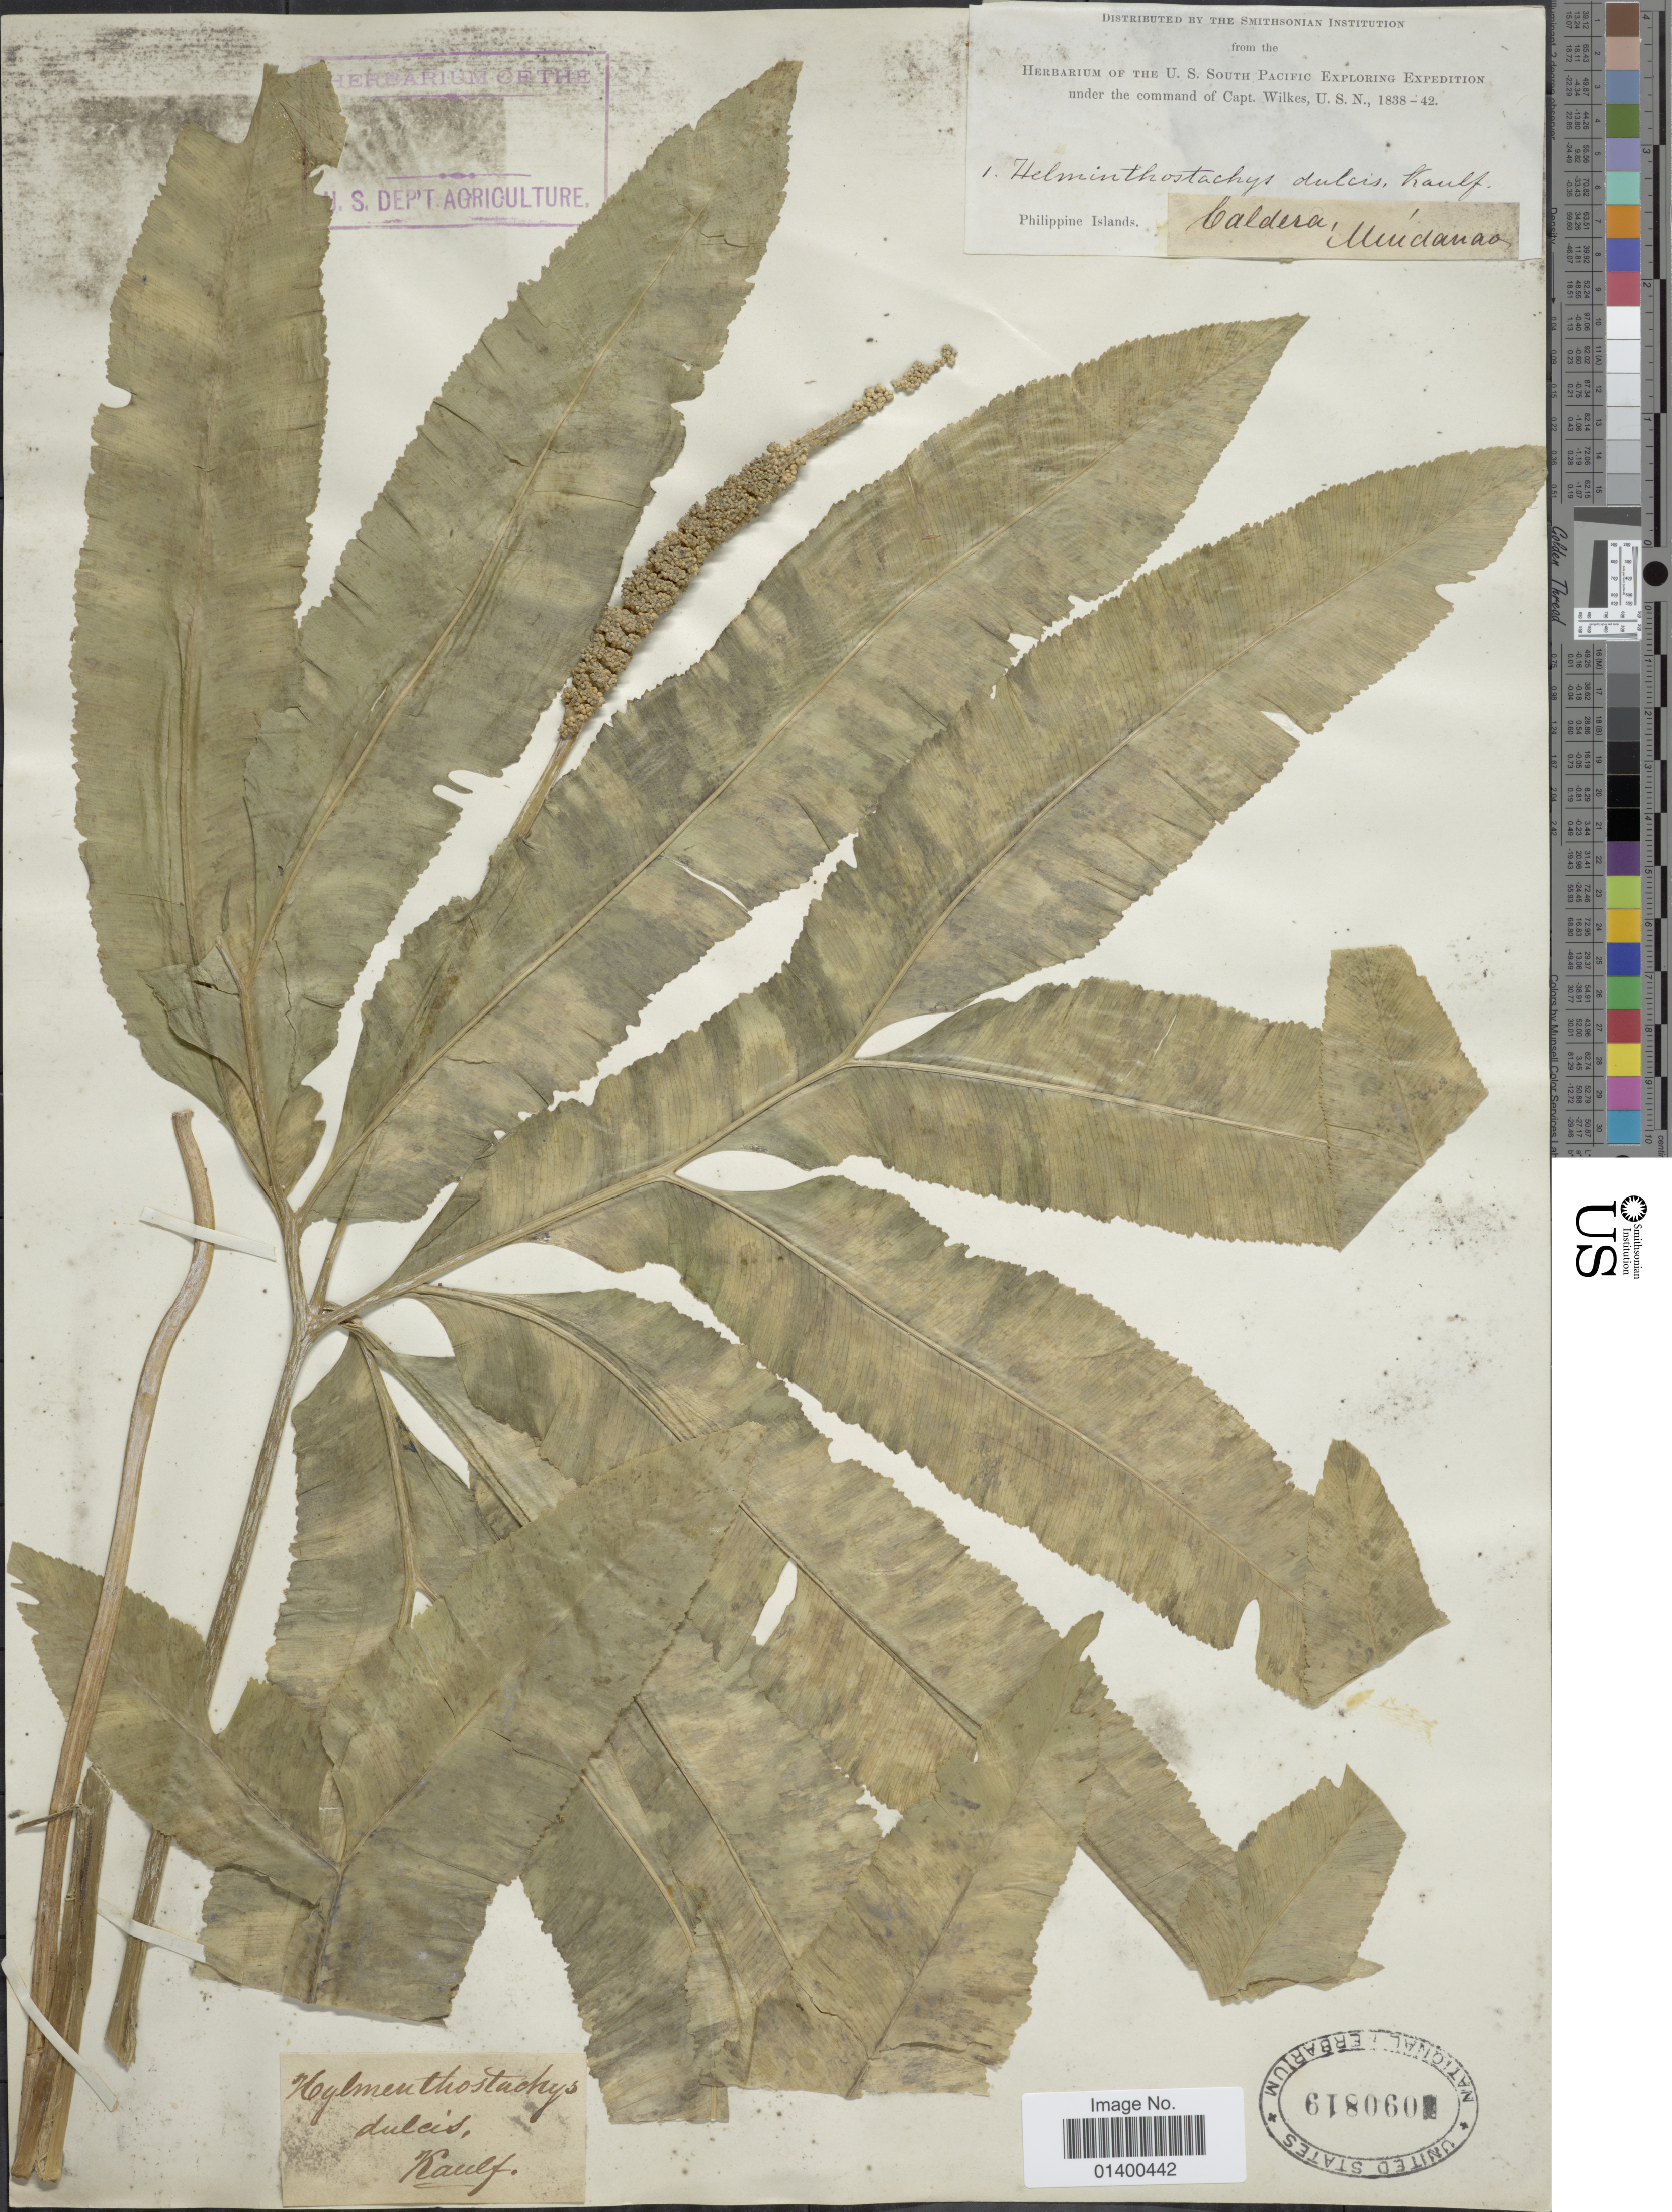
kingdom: Plantae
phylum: Tracheophyta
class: Polypodiopsida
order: Ophioglossales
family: Ophioglossaceae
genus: Helminthostachys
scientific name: Helminthostachys zeylanica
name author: (L.) Hook.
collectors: Wilkes Explor. Exped.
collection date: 1838/1842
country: Philippines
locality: Philippine islands, Caldera, Mindanao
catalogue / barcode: US 90819